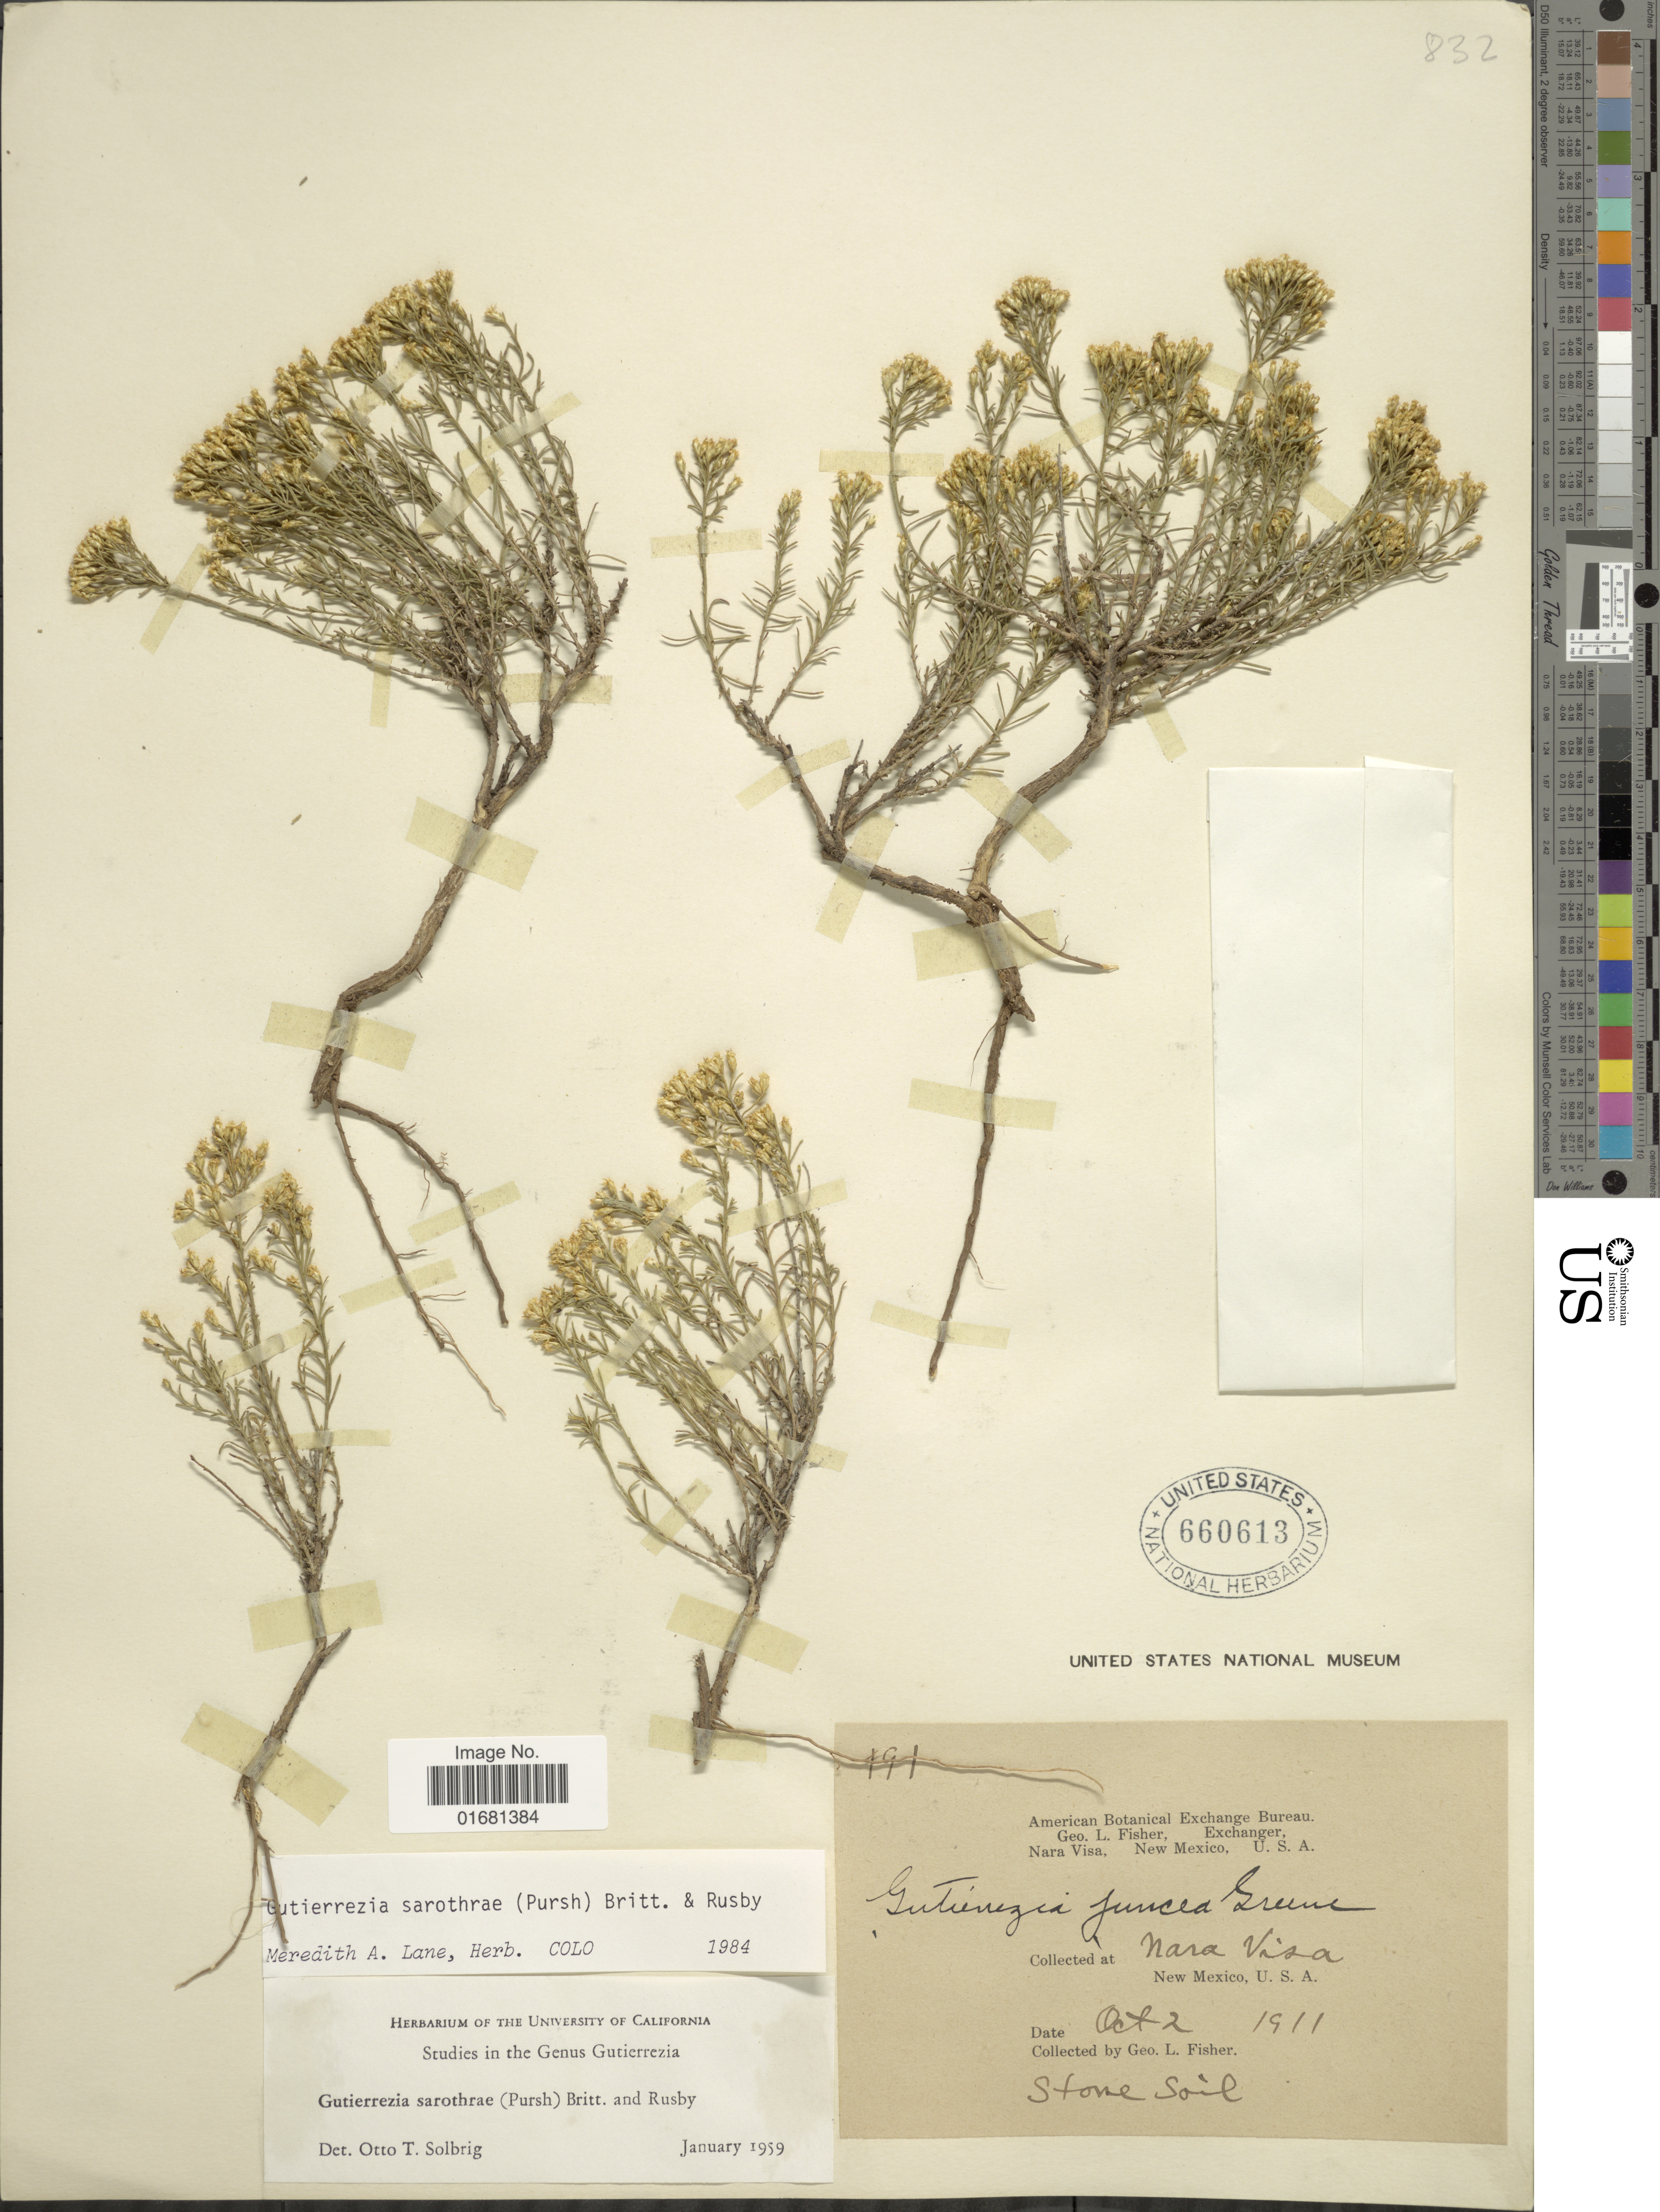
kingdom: Plantae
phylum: Tracheophyta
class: Magnoliopsida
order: Asterales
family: Asteraceae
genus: Gutierrezia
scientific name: Gutierrezia sarothrae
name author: (Pursh) Britton & Rusby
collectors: G. L. Fisher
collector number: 191*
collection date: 1911-10-02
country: United States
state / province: New Mexico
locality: Nara Visa.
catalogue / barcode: US 660613